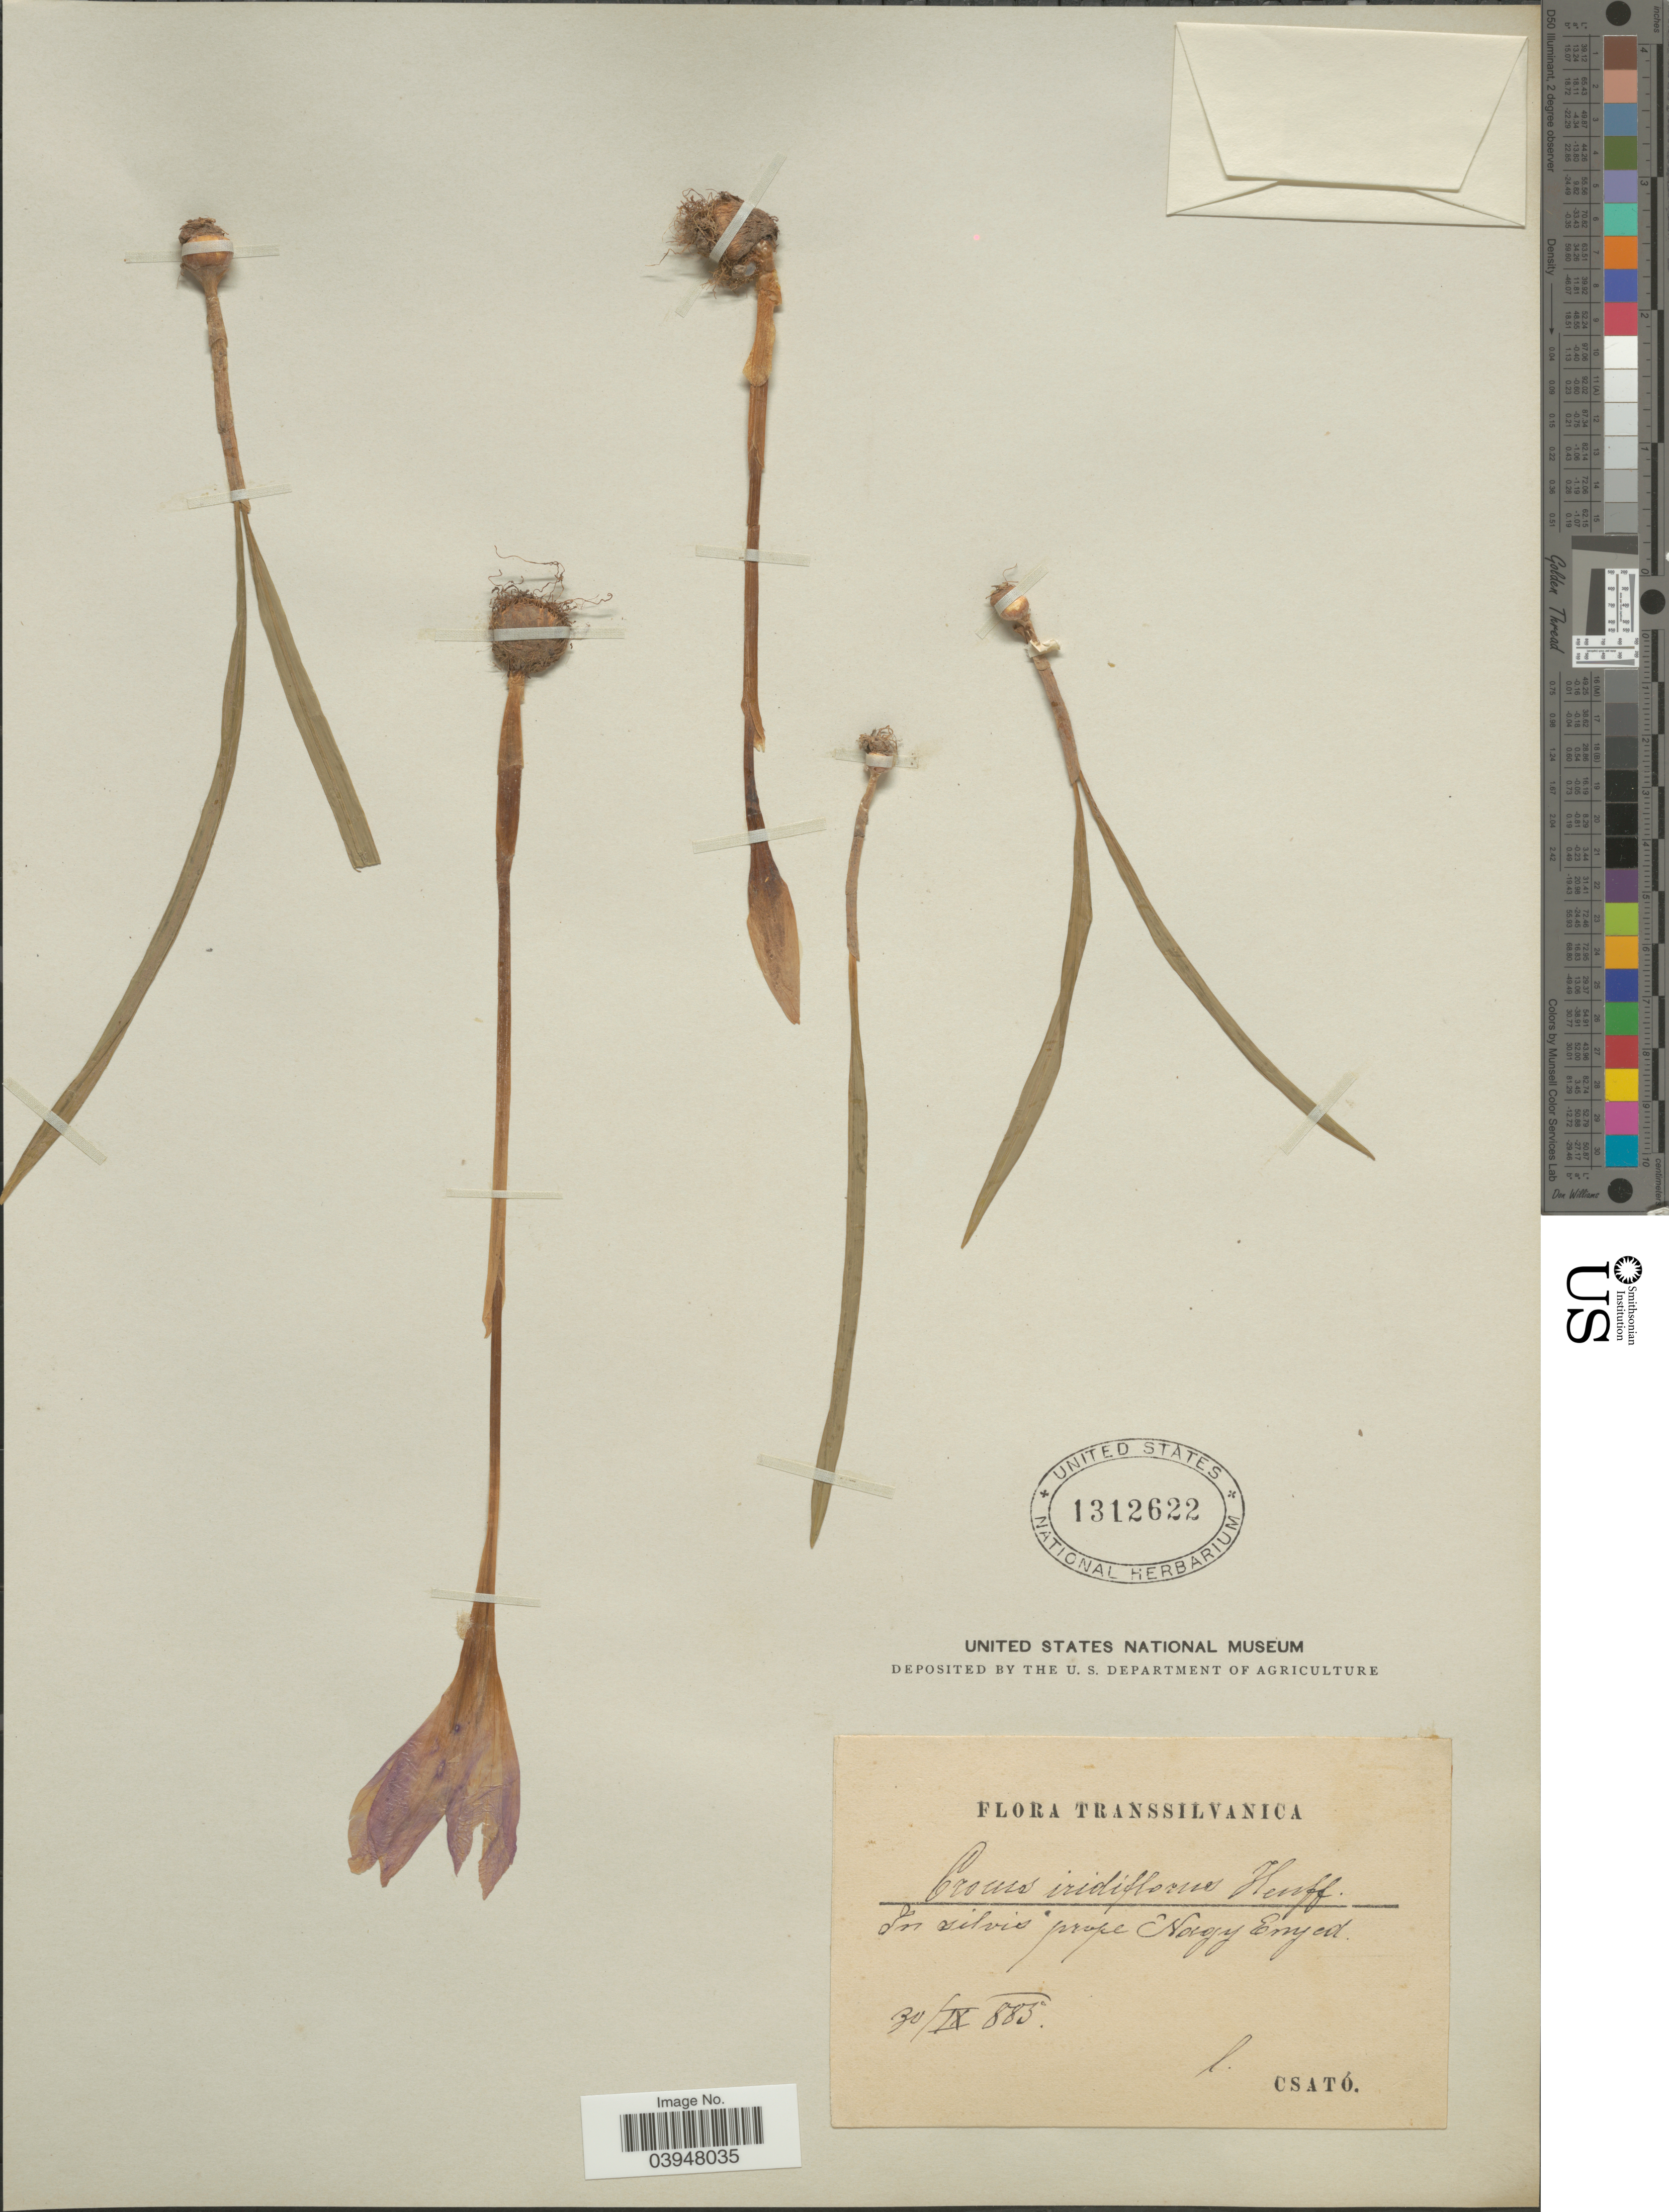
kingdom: Plantae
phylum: Tracheophyta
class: Liliopsida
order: Asparagales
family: Iridaceae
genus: Crocus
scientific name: Crocus iridiflorus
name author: Heuff. ex Rchb.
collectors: Csató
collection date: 1885-09-30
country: Romania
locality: Transsilvanica. In silvis prope Norgy Enyed.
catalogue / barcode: US 1312622